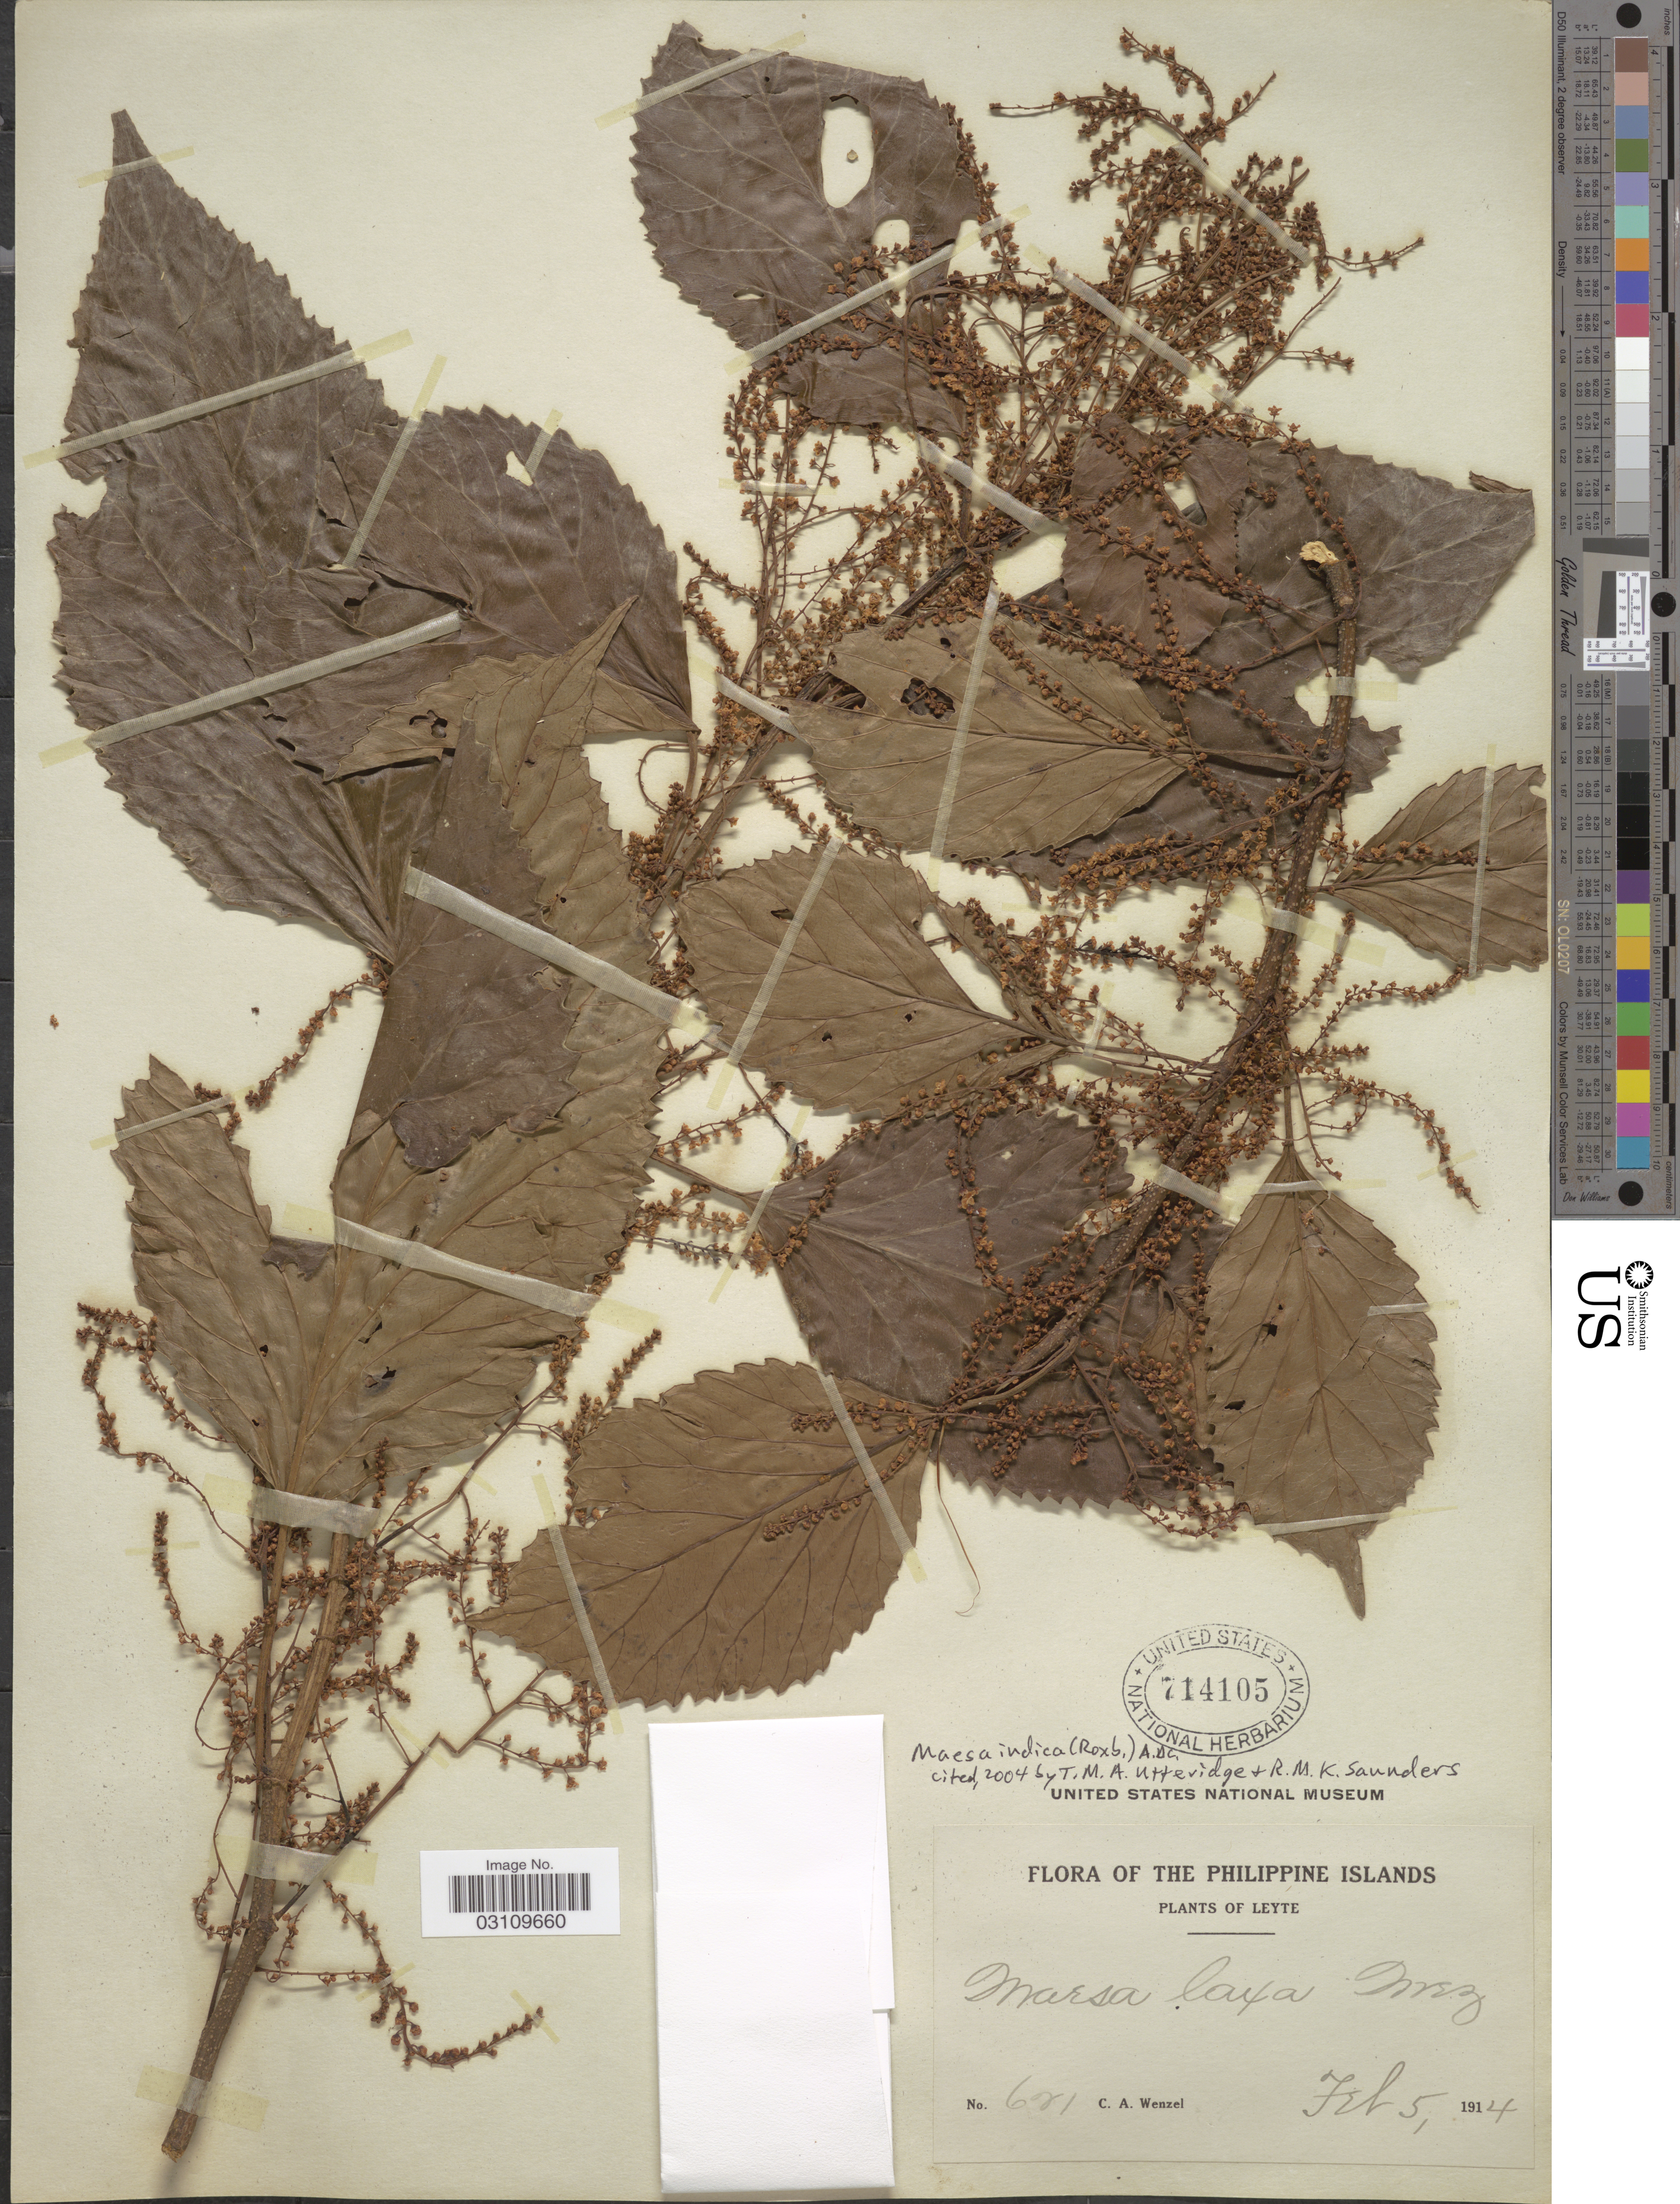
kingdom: Plantae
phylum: Tracheophyta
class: Magnoliopsida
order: Ericales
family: Primulaceae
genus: Maesa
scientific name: Maesa indica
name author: (Roxb.) A. DC.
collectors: C. Wenzel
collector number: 621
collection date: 1914-02-05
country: Philippines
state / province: Eastern Visayas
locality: Leyte.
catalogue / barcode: US 714105